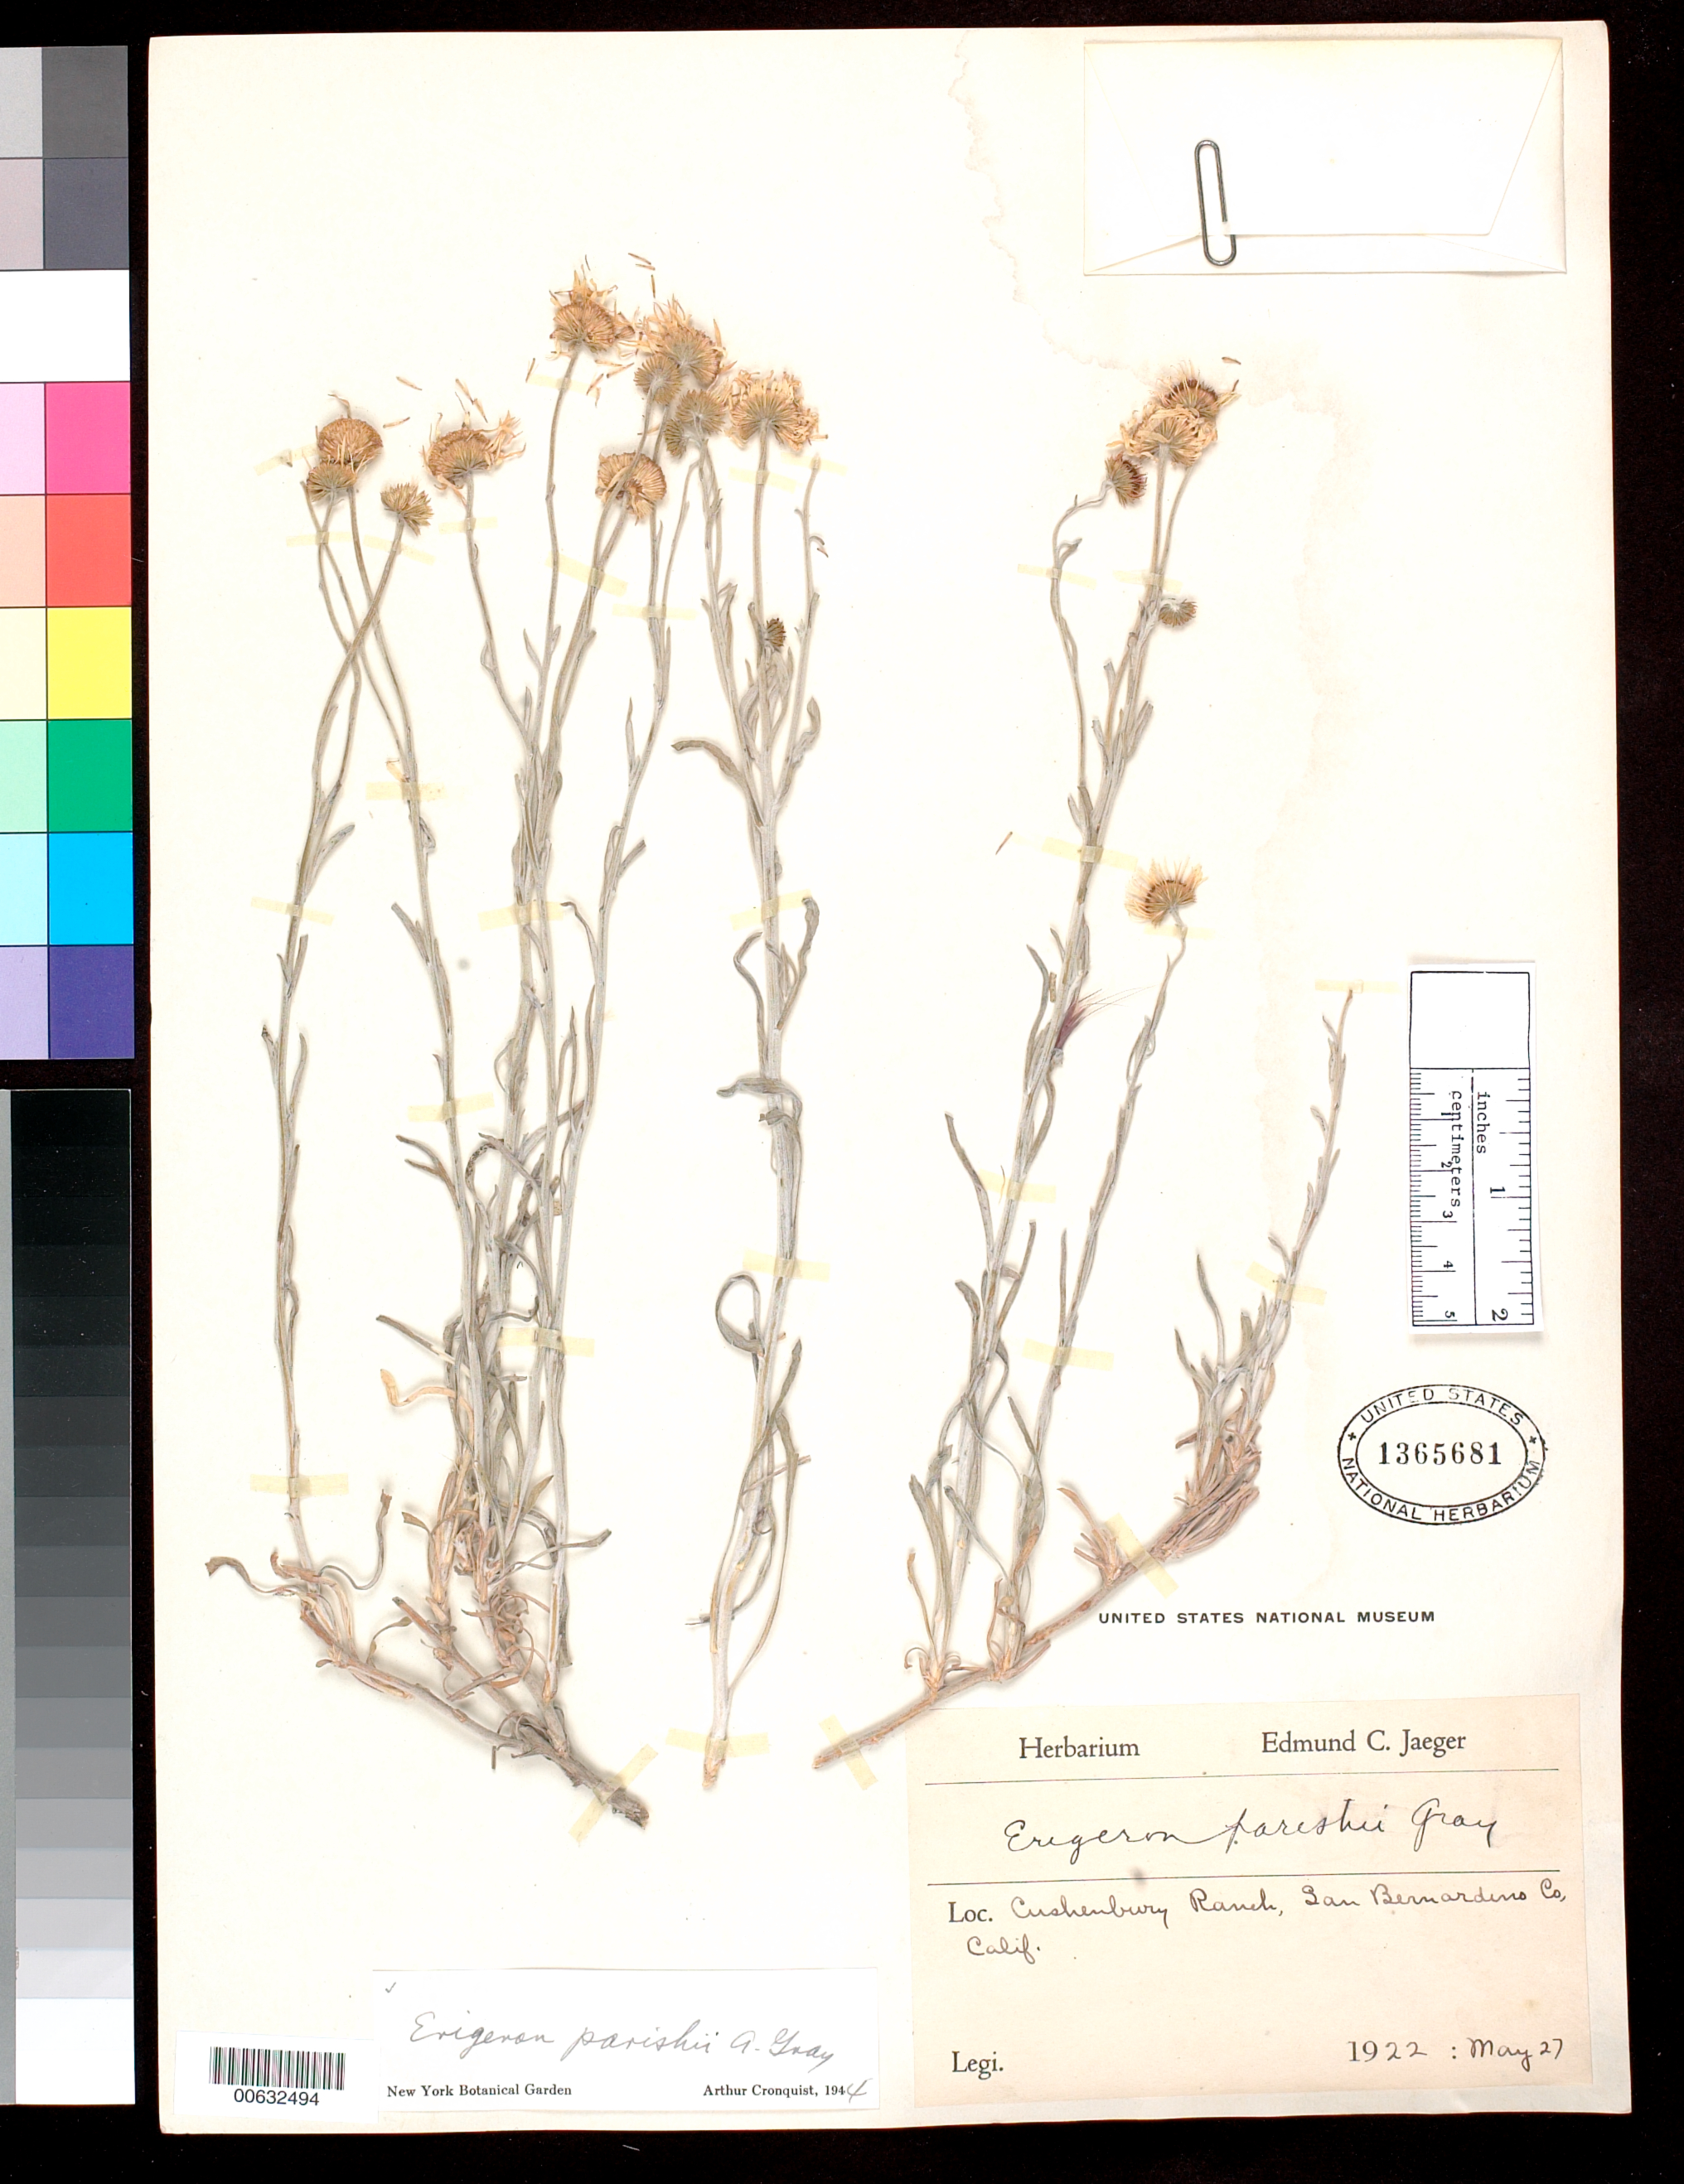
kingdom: Plantae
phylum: Tracheophyta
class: Magnoliopsida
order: Asterales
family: Asteraceae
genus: Erigeron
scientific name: Erigeron parishii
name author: A. Gray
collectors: E. Jaeger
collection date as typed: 27 May 1922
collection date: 1922-05-27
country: United States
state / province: California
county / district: San Bernardino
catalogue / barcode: US 1365681